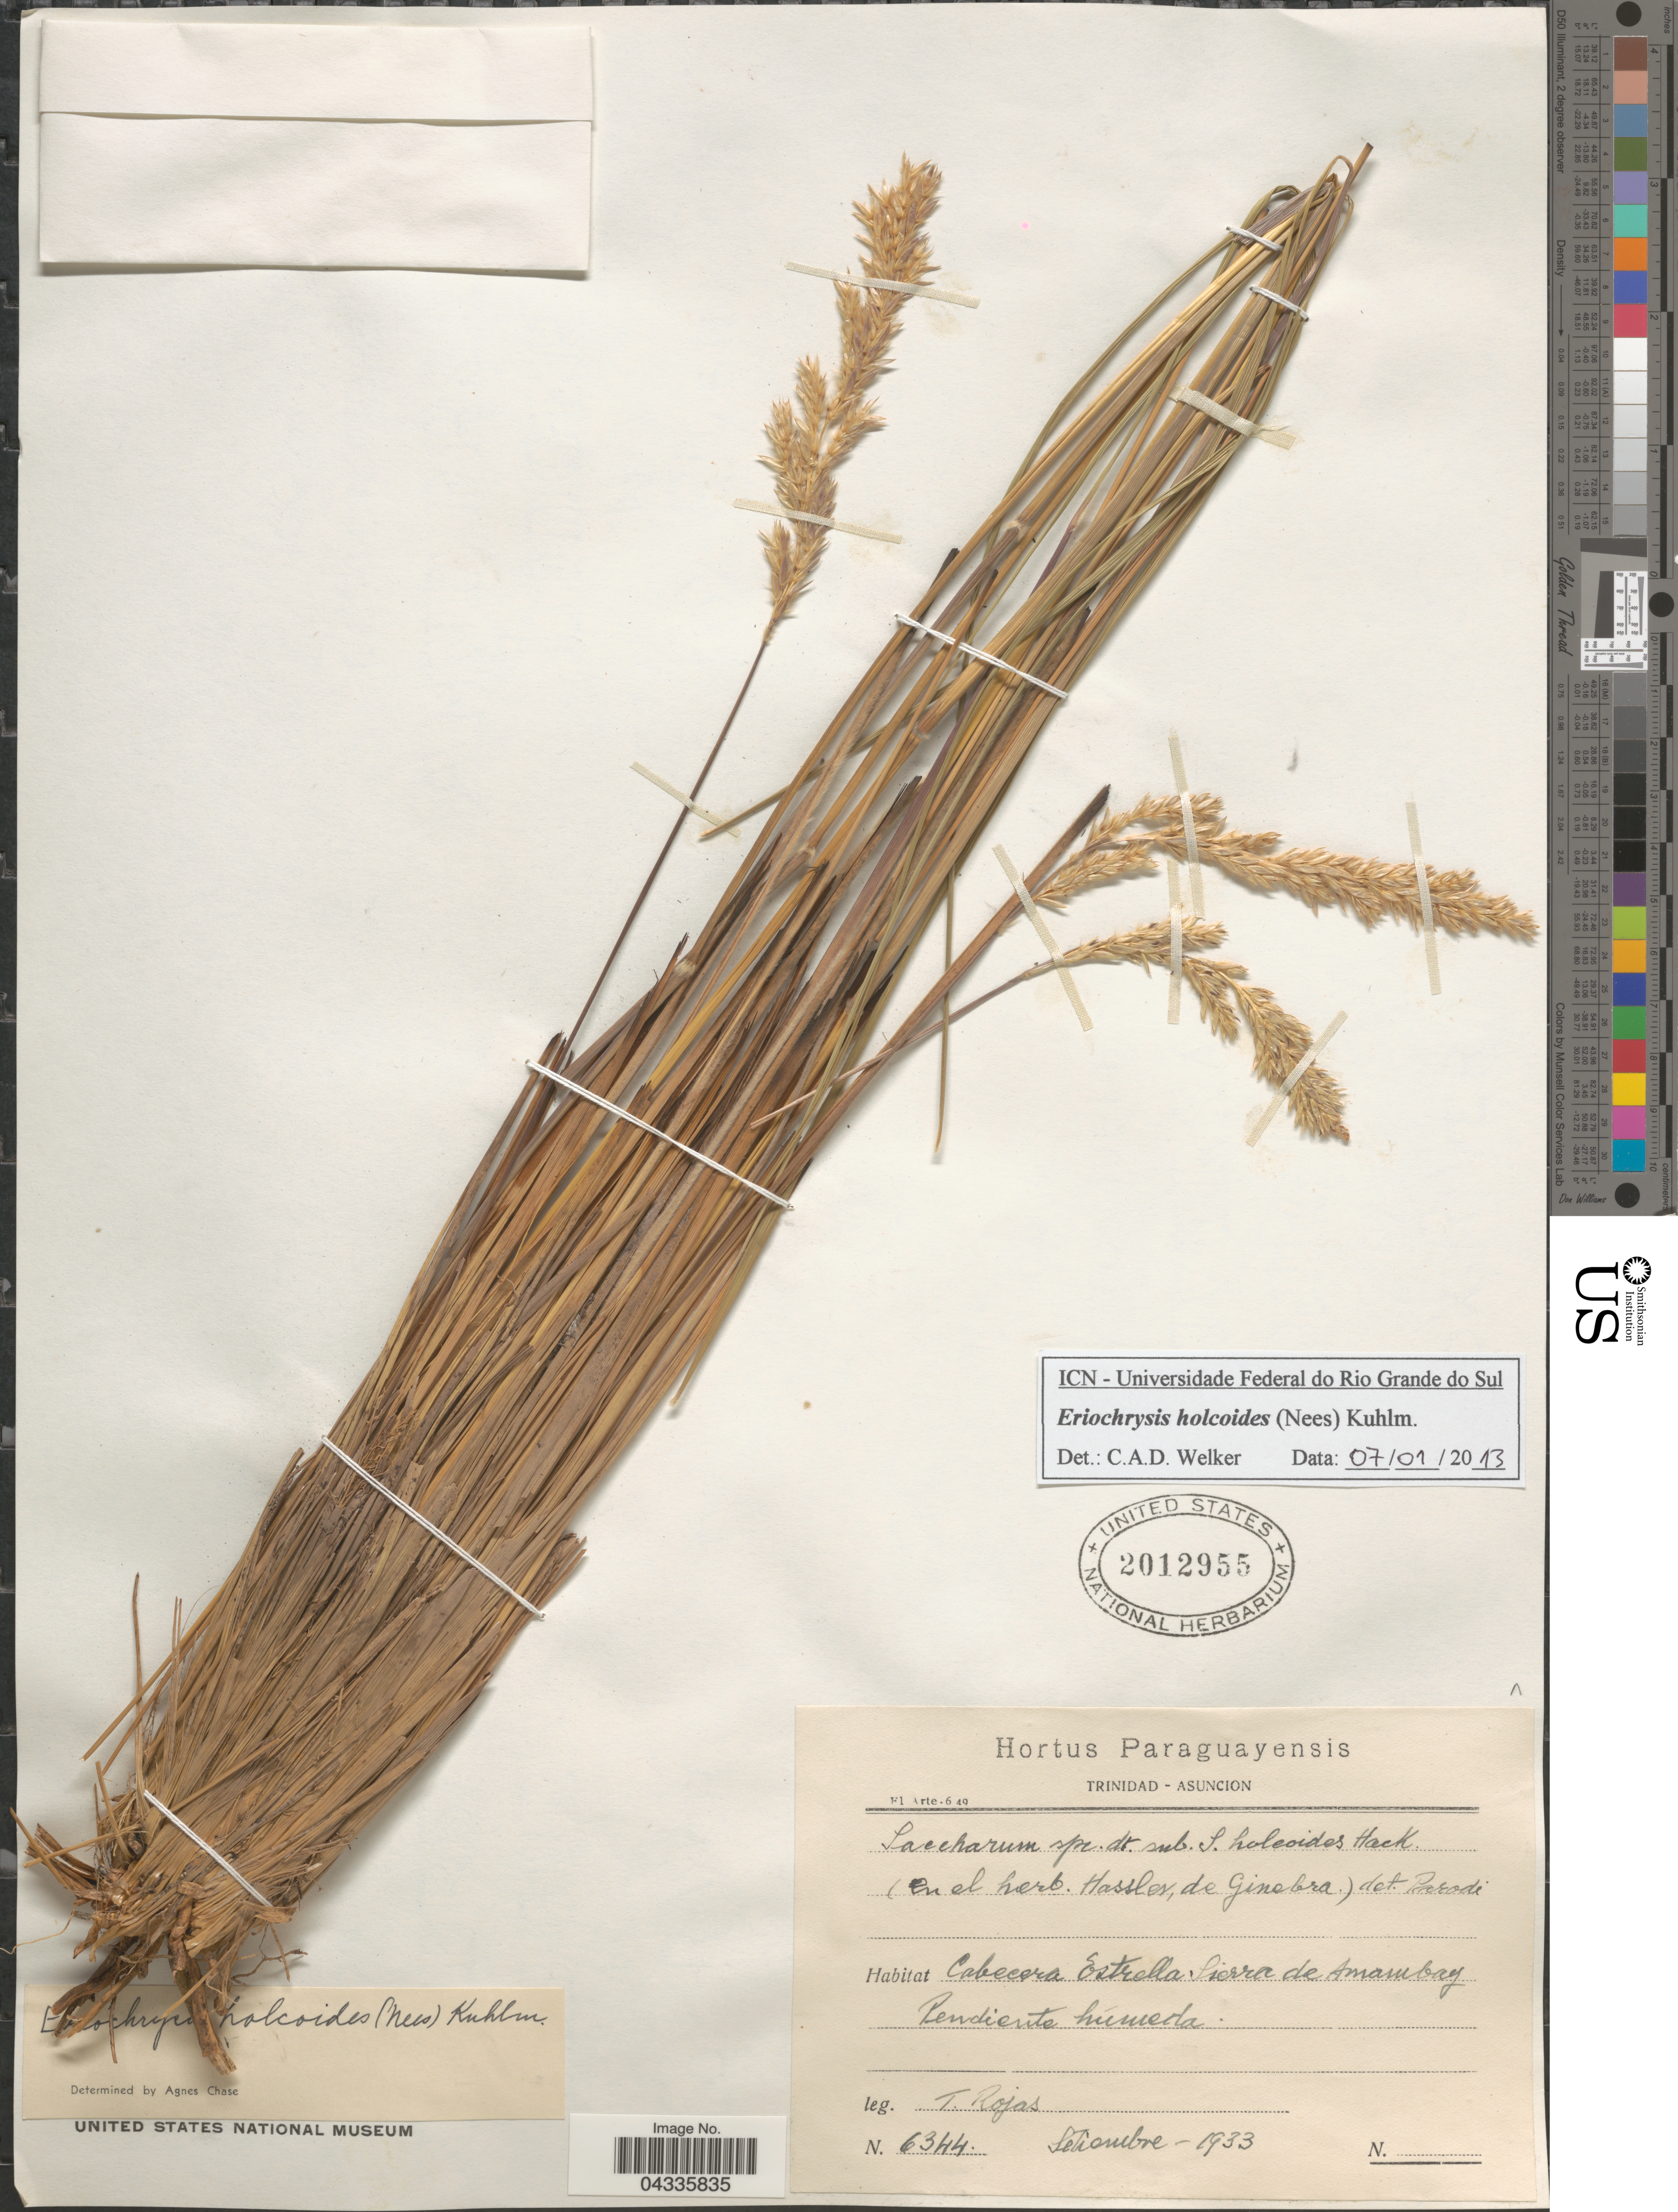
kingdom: Plantae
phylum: Tracheophyta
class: Liliopsida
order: Poales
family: Poaceae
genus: Eriochrysis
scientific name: Eriochrysis holcoides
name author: (Nees) Kuhlm.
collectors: T. Rojas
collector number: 6344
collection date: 1933-09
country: Paraguay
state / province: Asuncion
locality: Cabecera Estrella. Sierra de Amambay. Pendiente húmeda.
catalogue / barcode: US 2012955